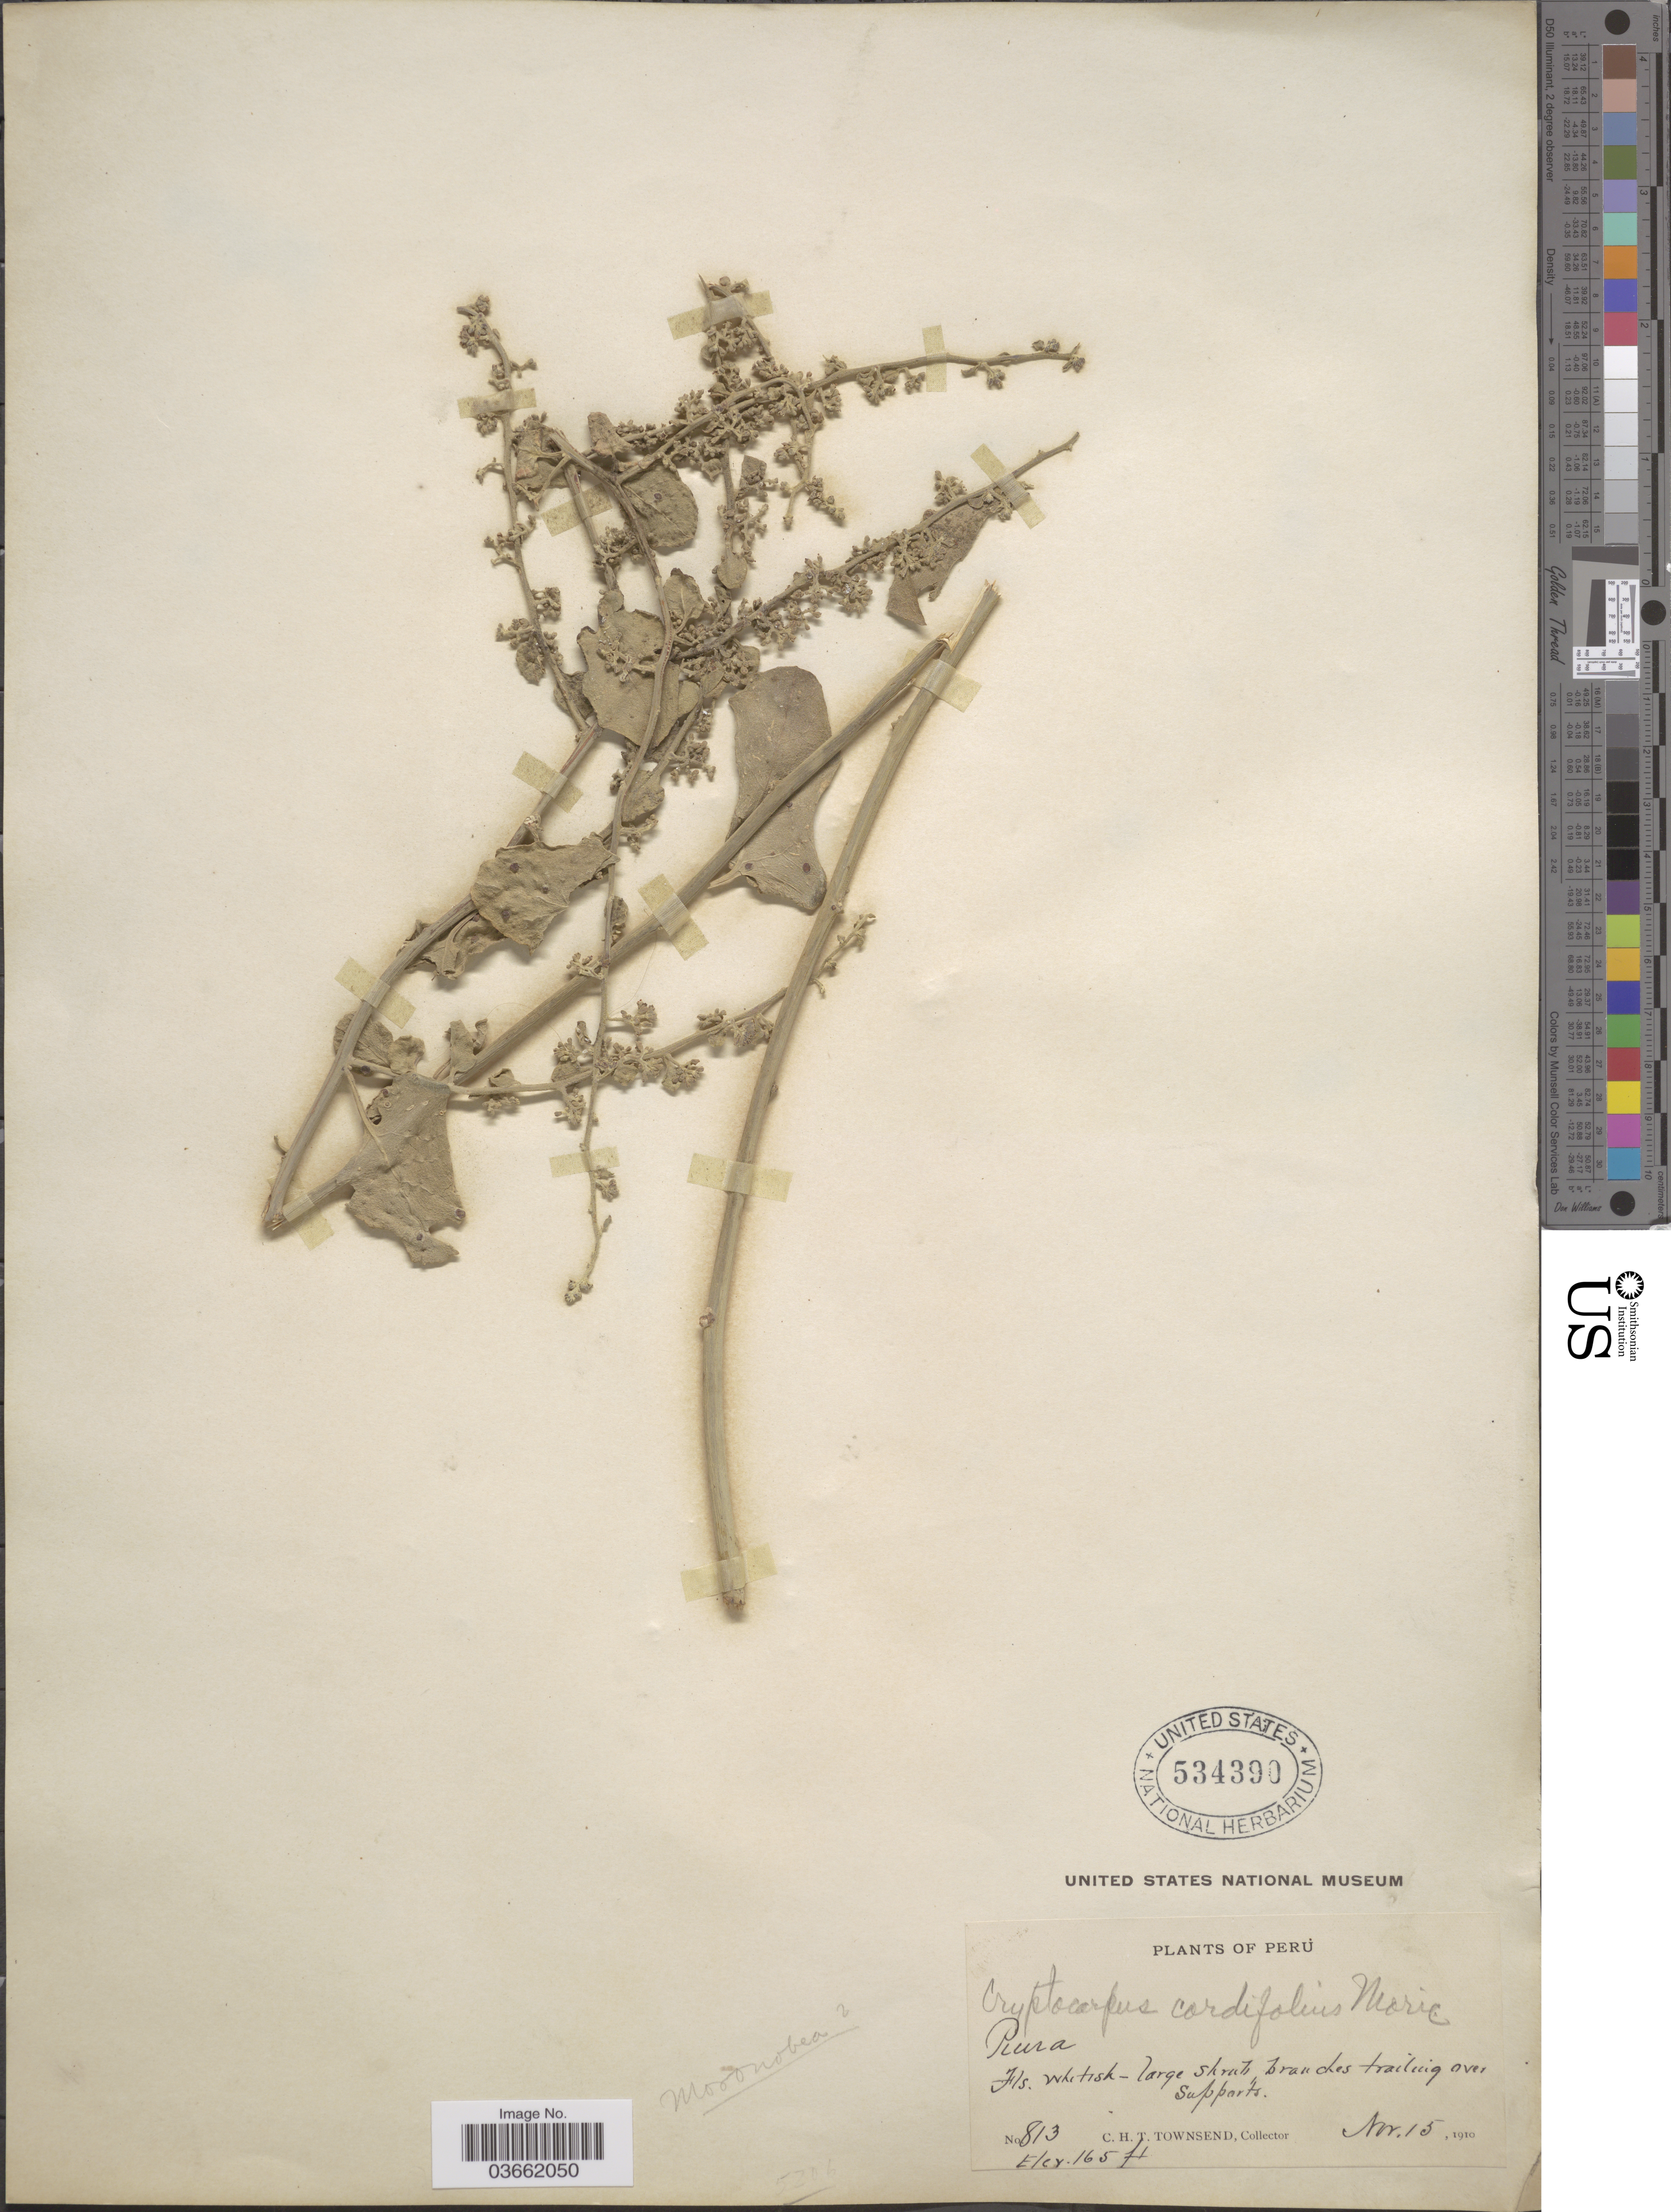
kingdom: Plantae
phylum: Tracheophyta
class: Magnoliopsida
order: Caryophyllales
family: Nyctaginaceae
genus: Cryptocarpus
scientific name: Cryptocarpus pyriformis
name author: Kunth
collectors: C. H. T. Townsend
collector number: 813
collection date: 1910-11-15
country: Peru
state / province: Piura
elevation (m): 50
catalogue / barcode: US 534390